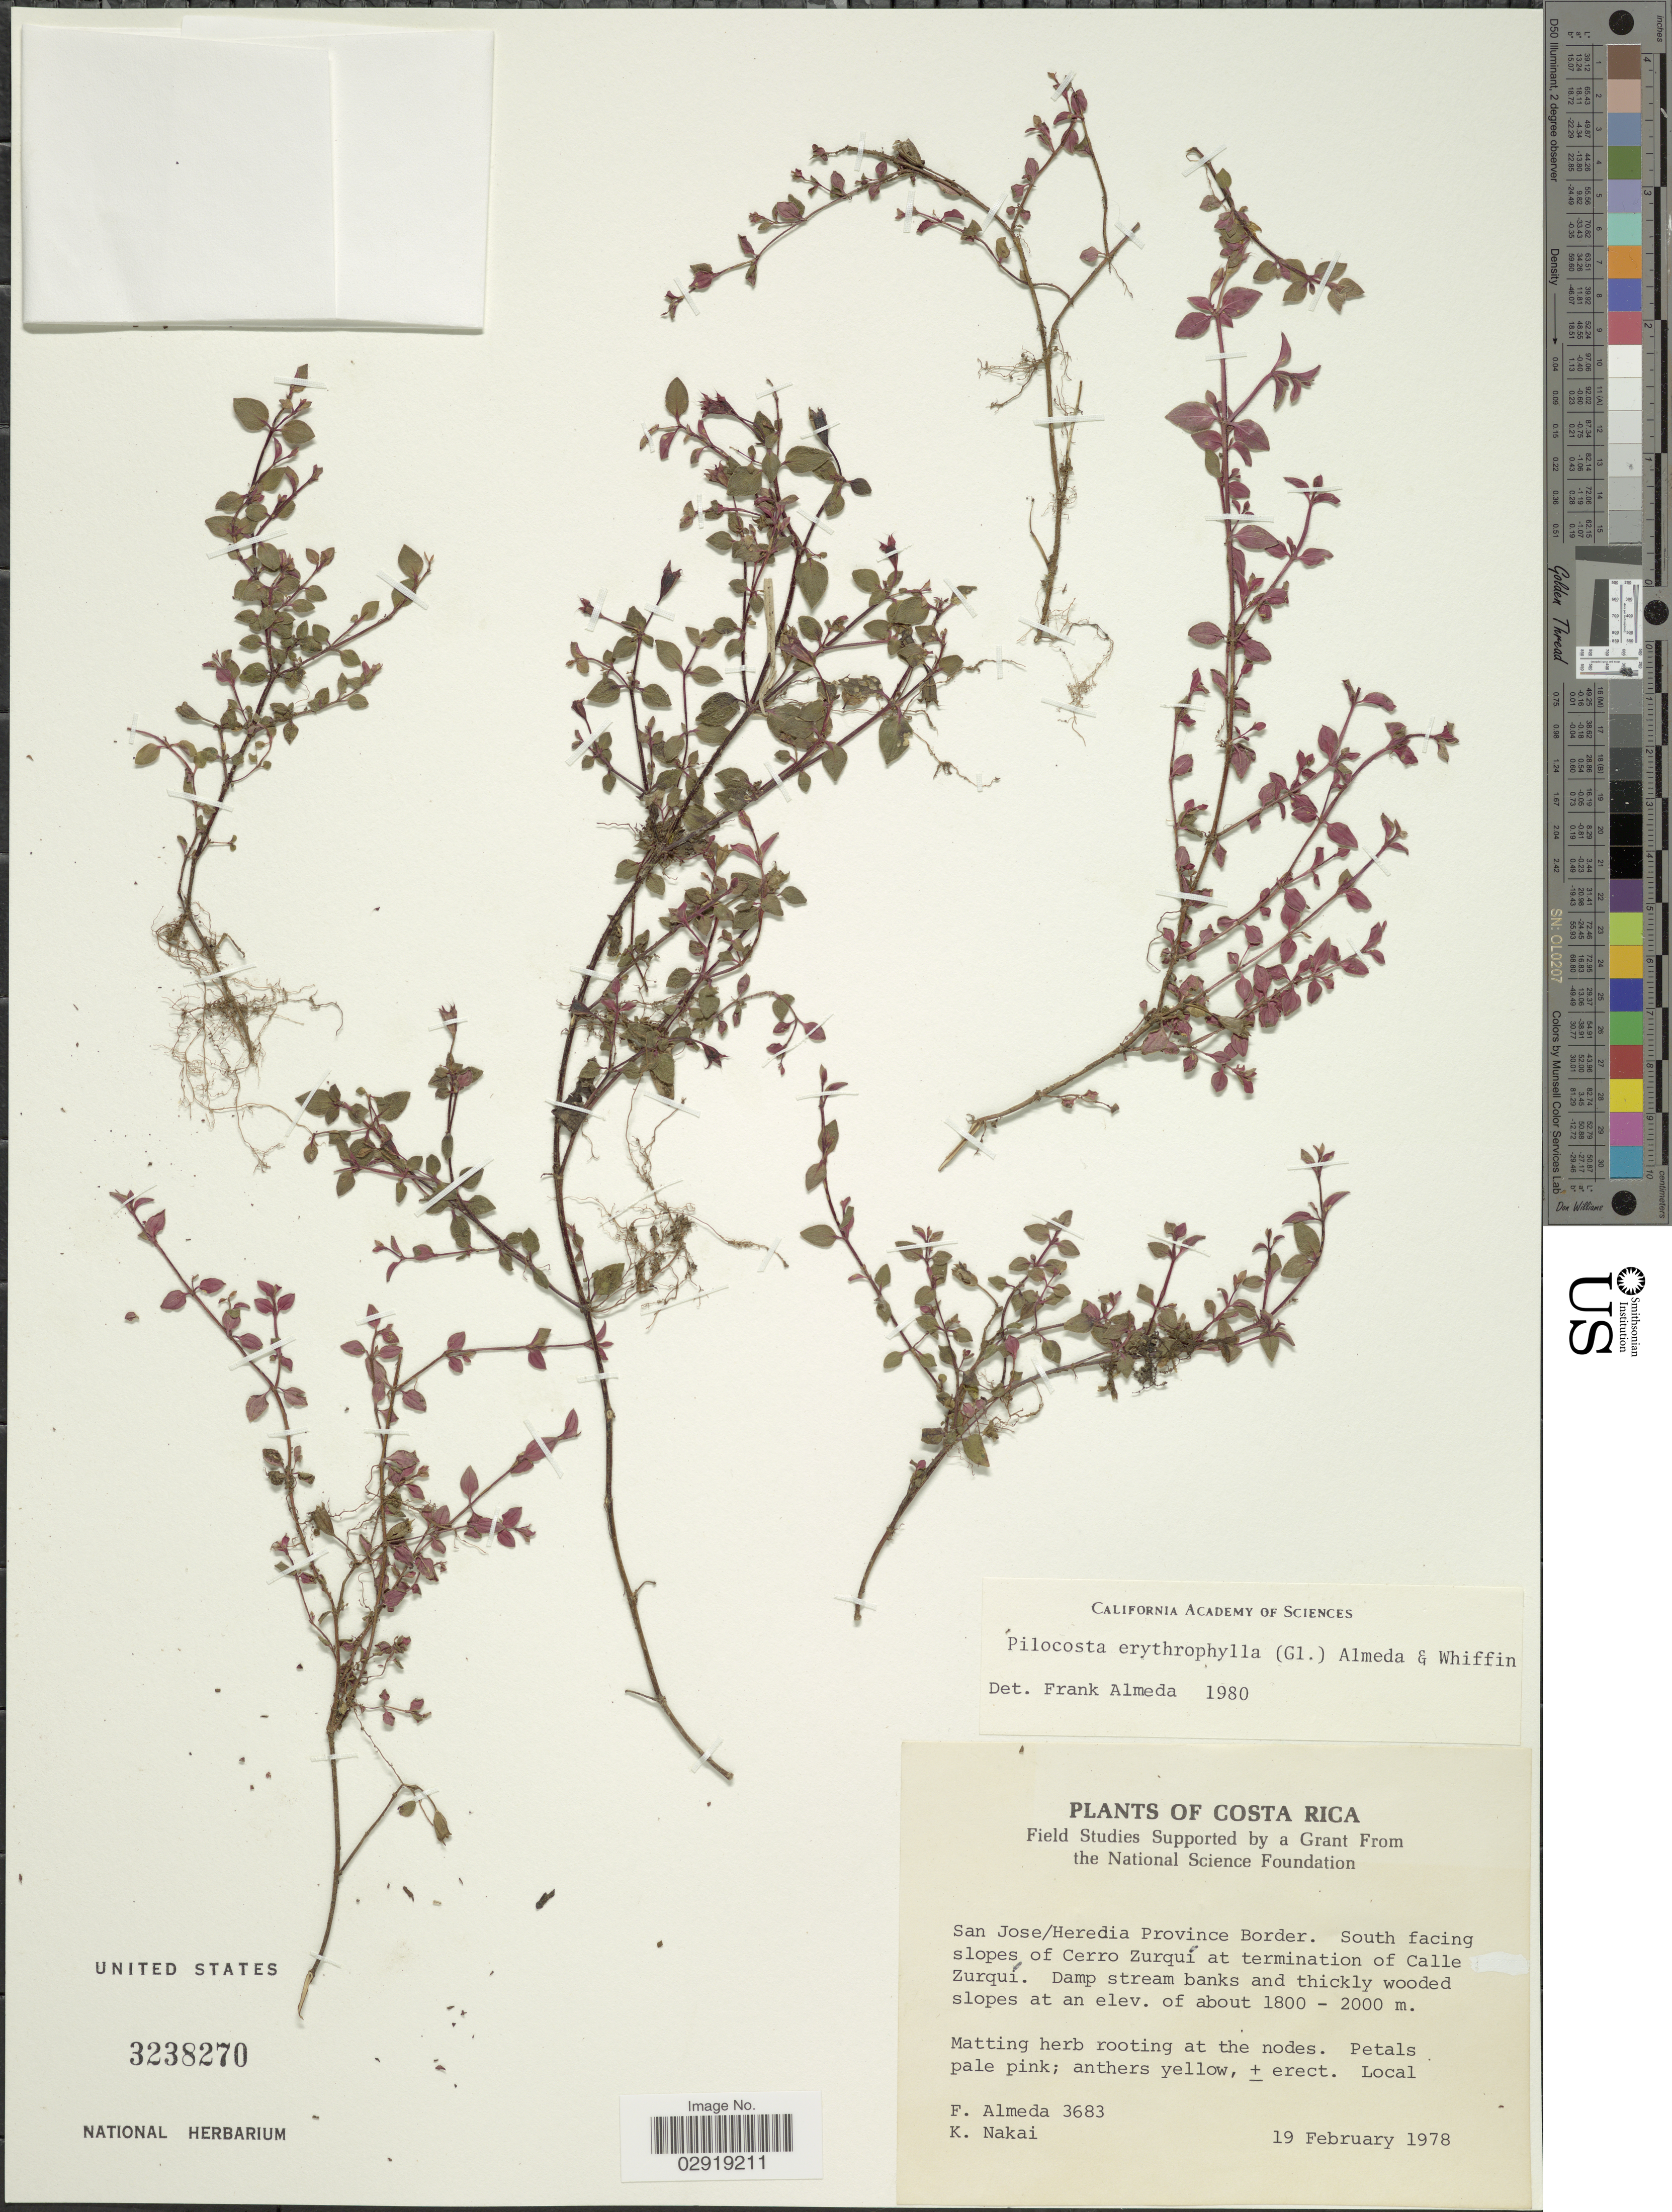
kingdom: Plantae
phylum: Tracheophyta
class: Magnoliopsida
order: Myrtales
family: Melastomataceae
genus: Pilocosta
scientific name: Pilocosta erythrophylla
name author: (Gleason) Almeda &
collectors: F. Almeda & K. M. Nakai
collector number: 3683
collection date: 1978-02-19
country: Costa Rica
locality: San Jose/Heredia Province Border. South facing slopes of Cerro Zurquí at termination of Calle Zurquí.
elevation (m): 1800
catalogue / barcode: US 3238270